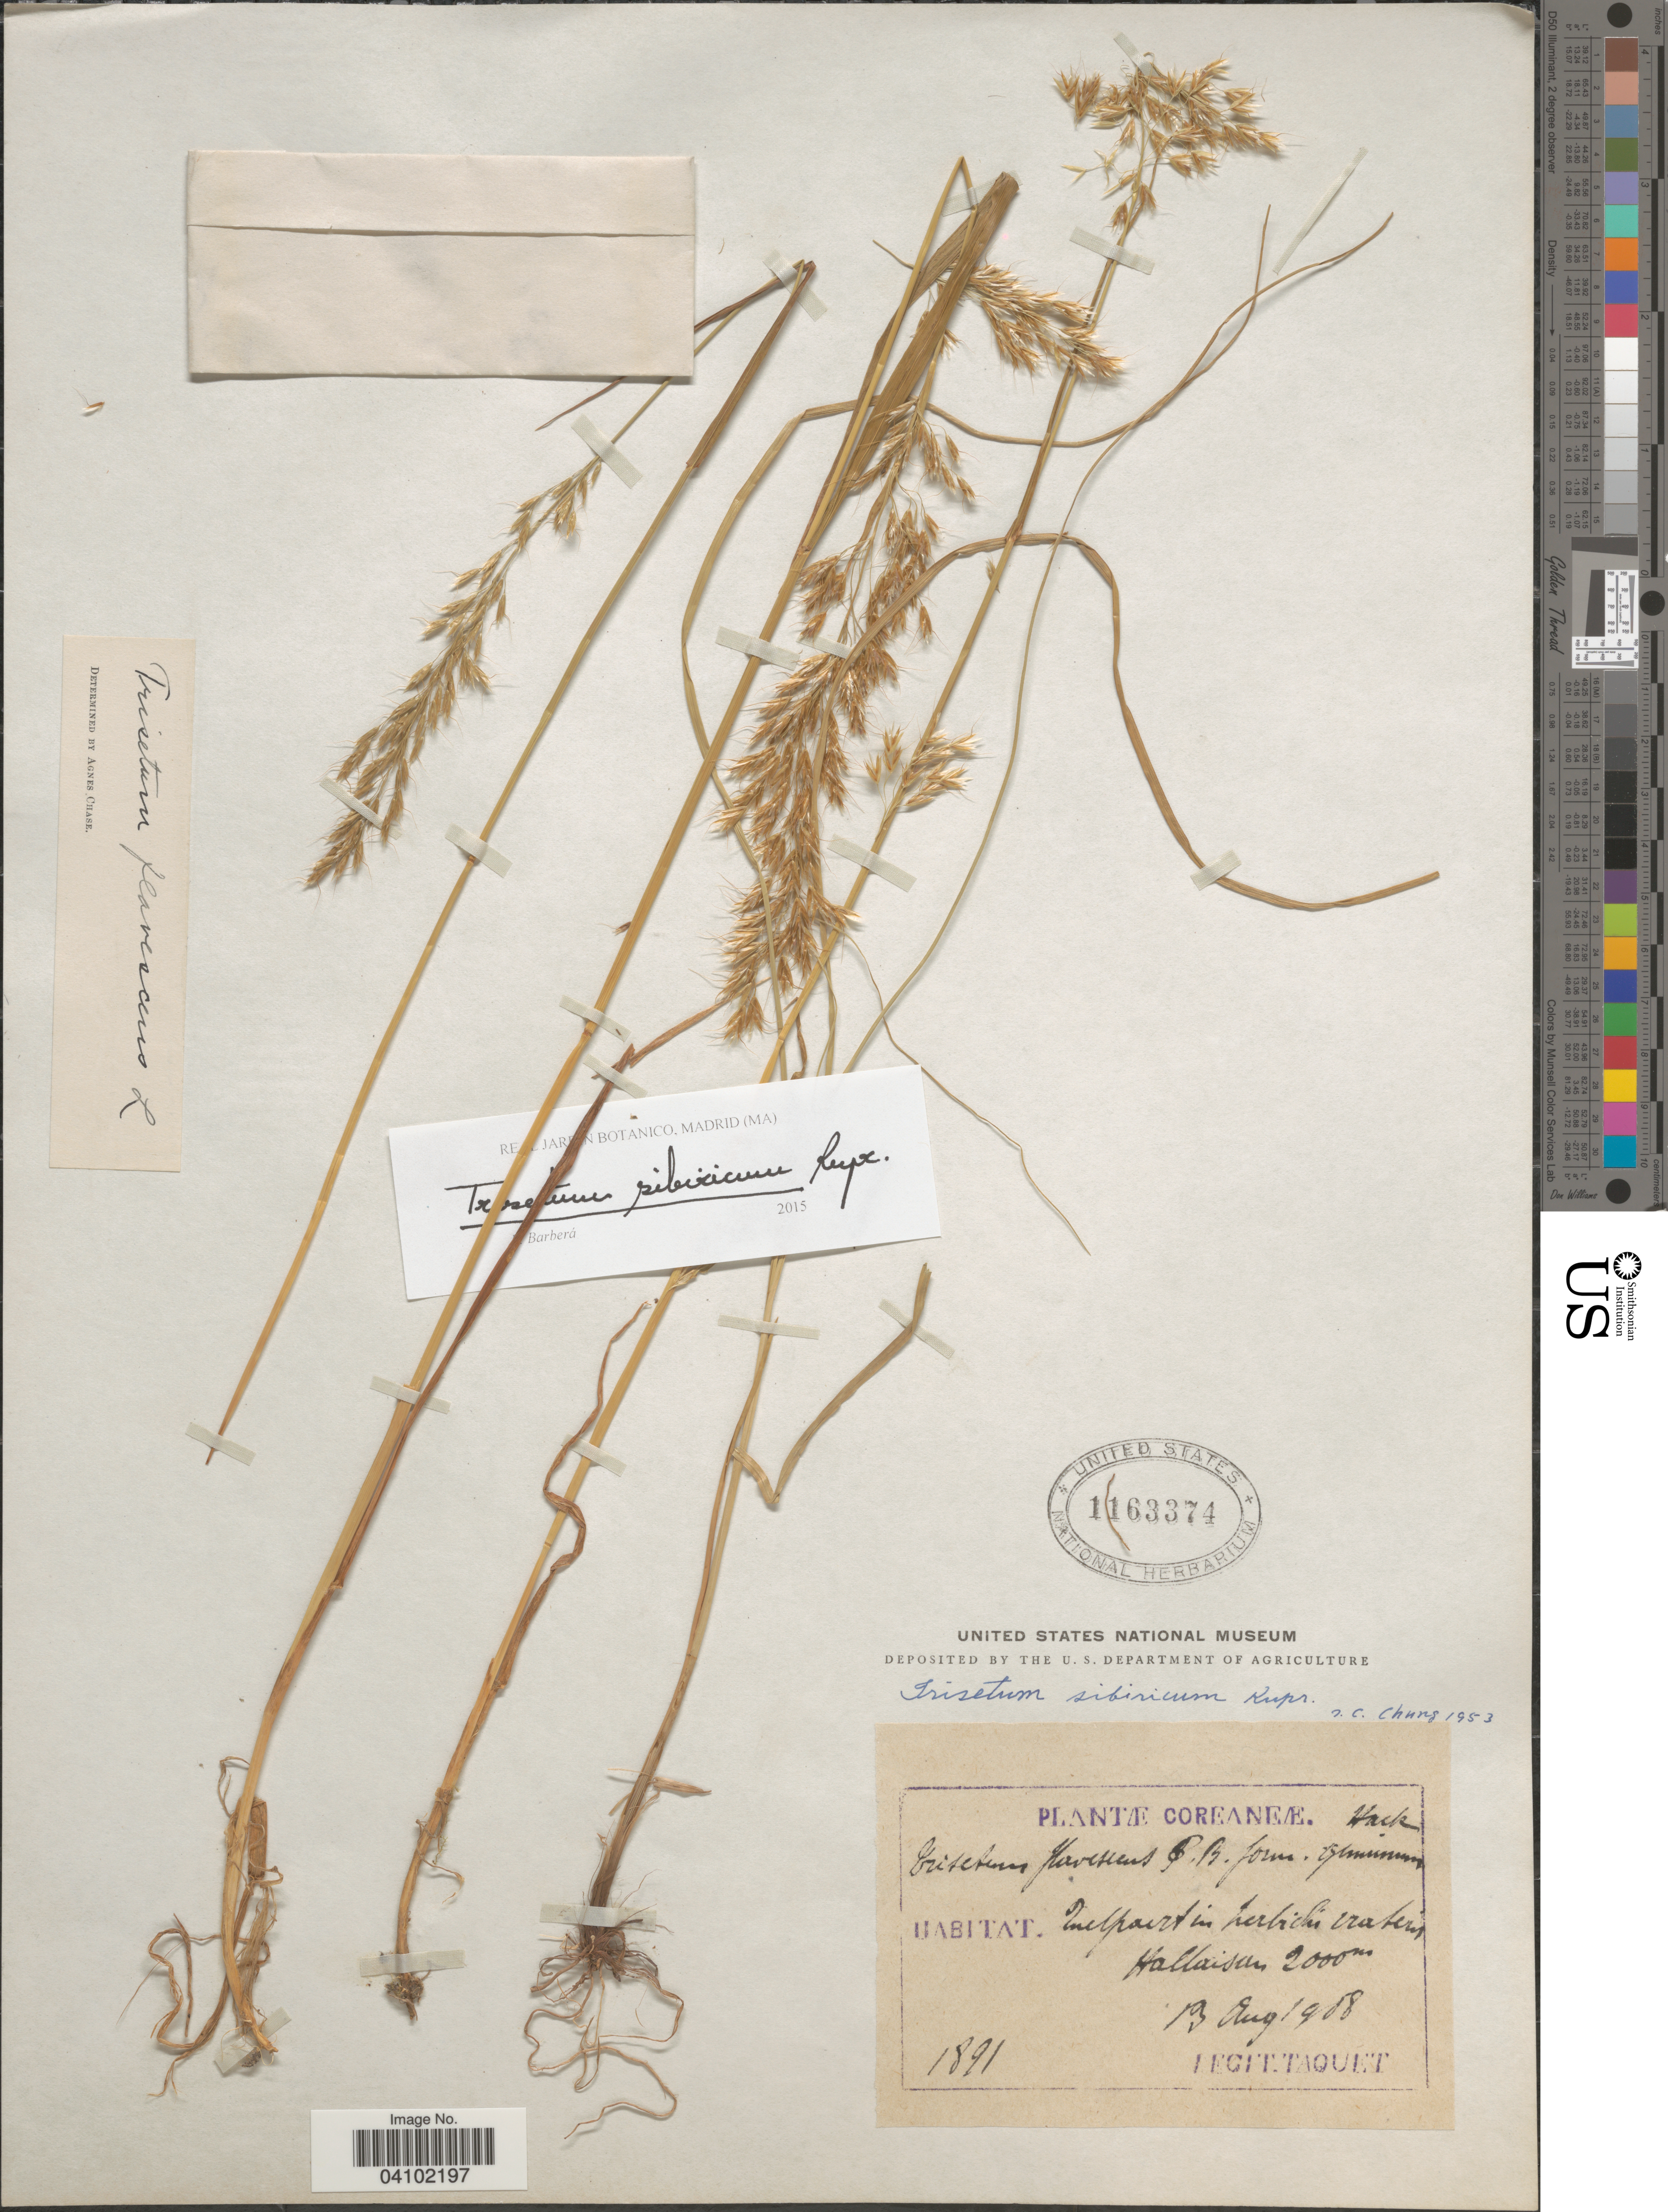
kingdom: Plantae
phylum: Tracheophyta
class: Liliopsida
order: Poales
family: Poaceae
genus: Sibirotrisetum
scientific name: Sibirotrisetum sibiricum (Rupr.) P. Barberá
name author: (Rupr.) Barberá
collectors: Taquet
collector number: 1891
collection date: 1908-08-13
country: South Korea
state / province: Jeju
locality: Coreaneæ. Quelpaert in herbidis [illegible text] Hallaisan.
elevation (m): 2000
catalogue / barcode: US 1163374